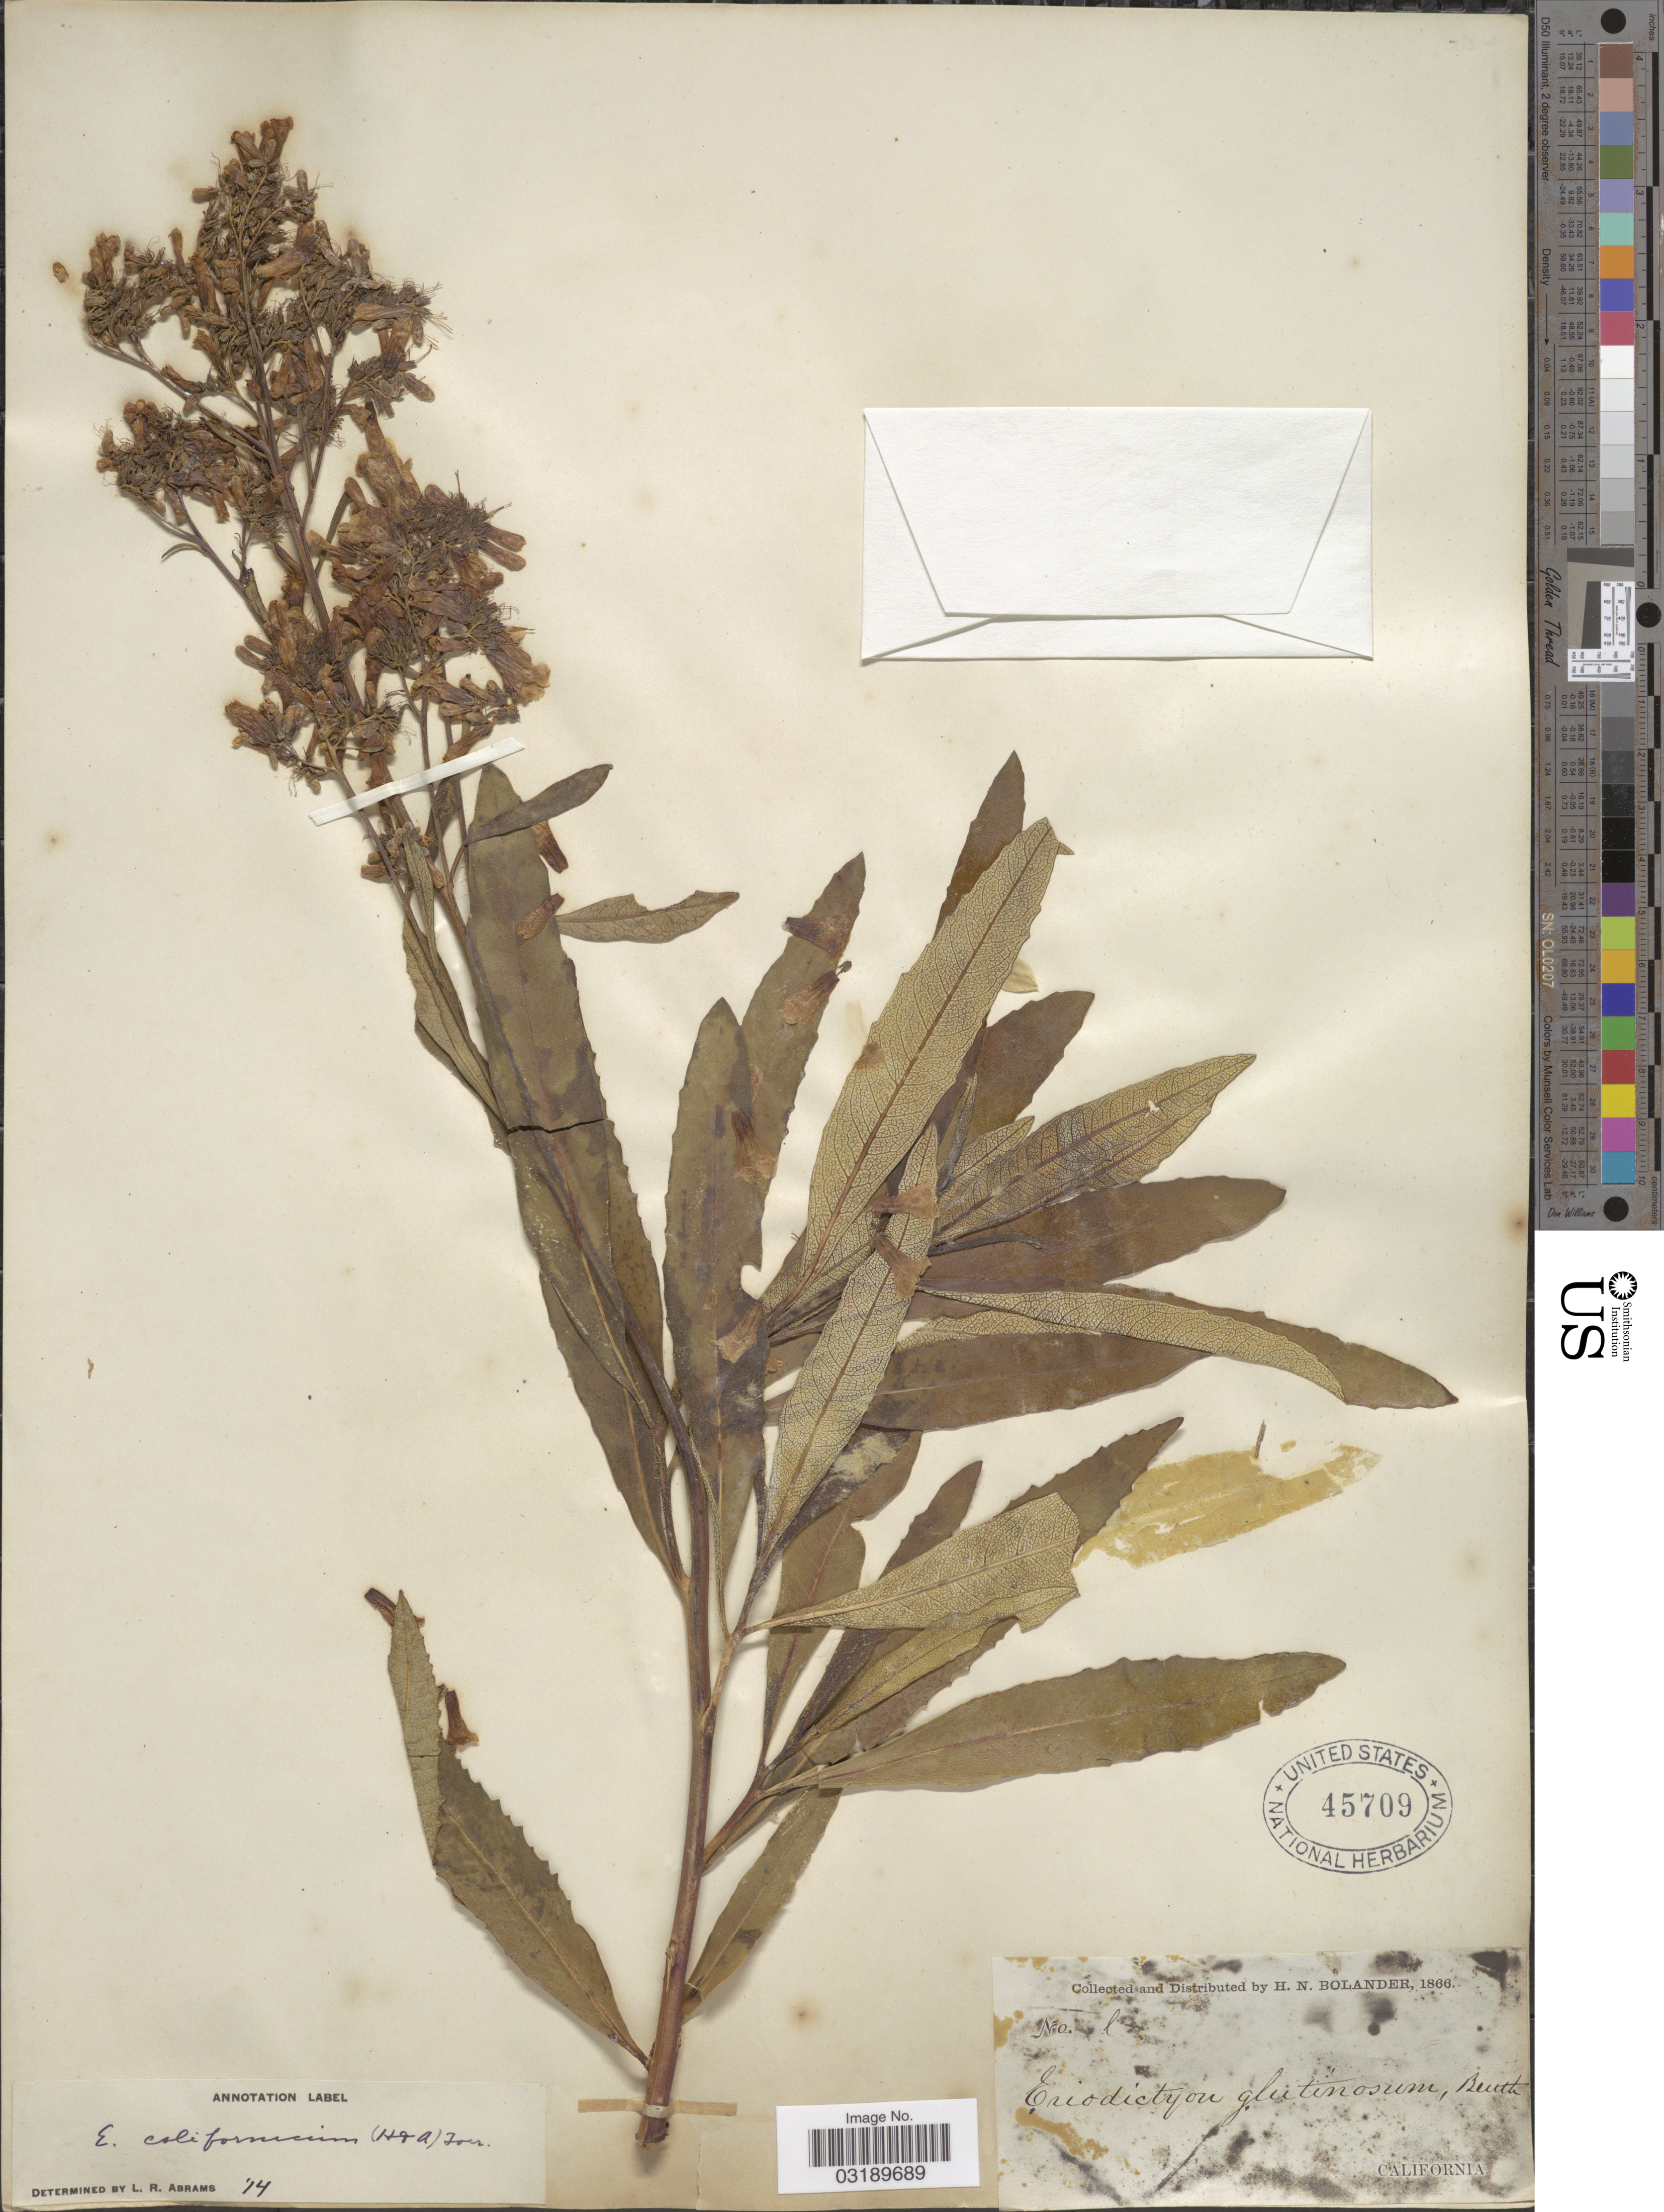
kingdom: Plantae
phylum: Tracheophyta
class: Magnoliopsida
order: Boraginales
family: Namaceae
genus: Eriodictyon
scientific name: Eriodictyon californicum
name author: (Hook. & Arn.) Torr.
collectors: H. Bolander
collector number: l?*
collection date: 1868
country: United States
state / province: California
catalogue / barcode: US 45709